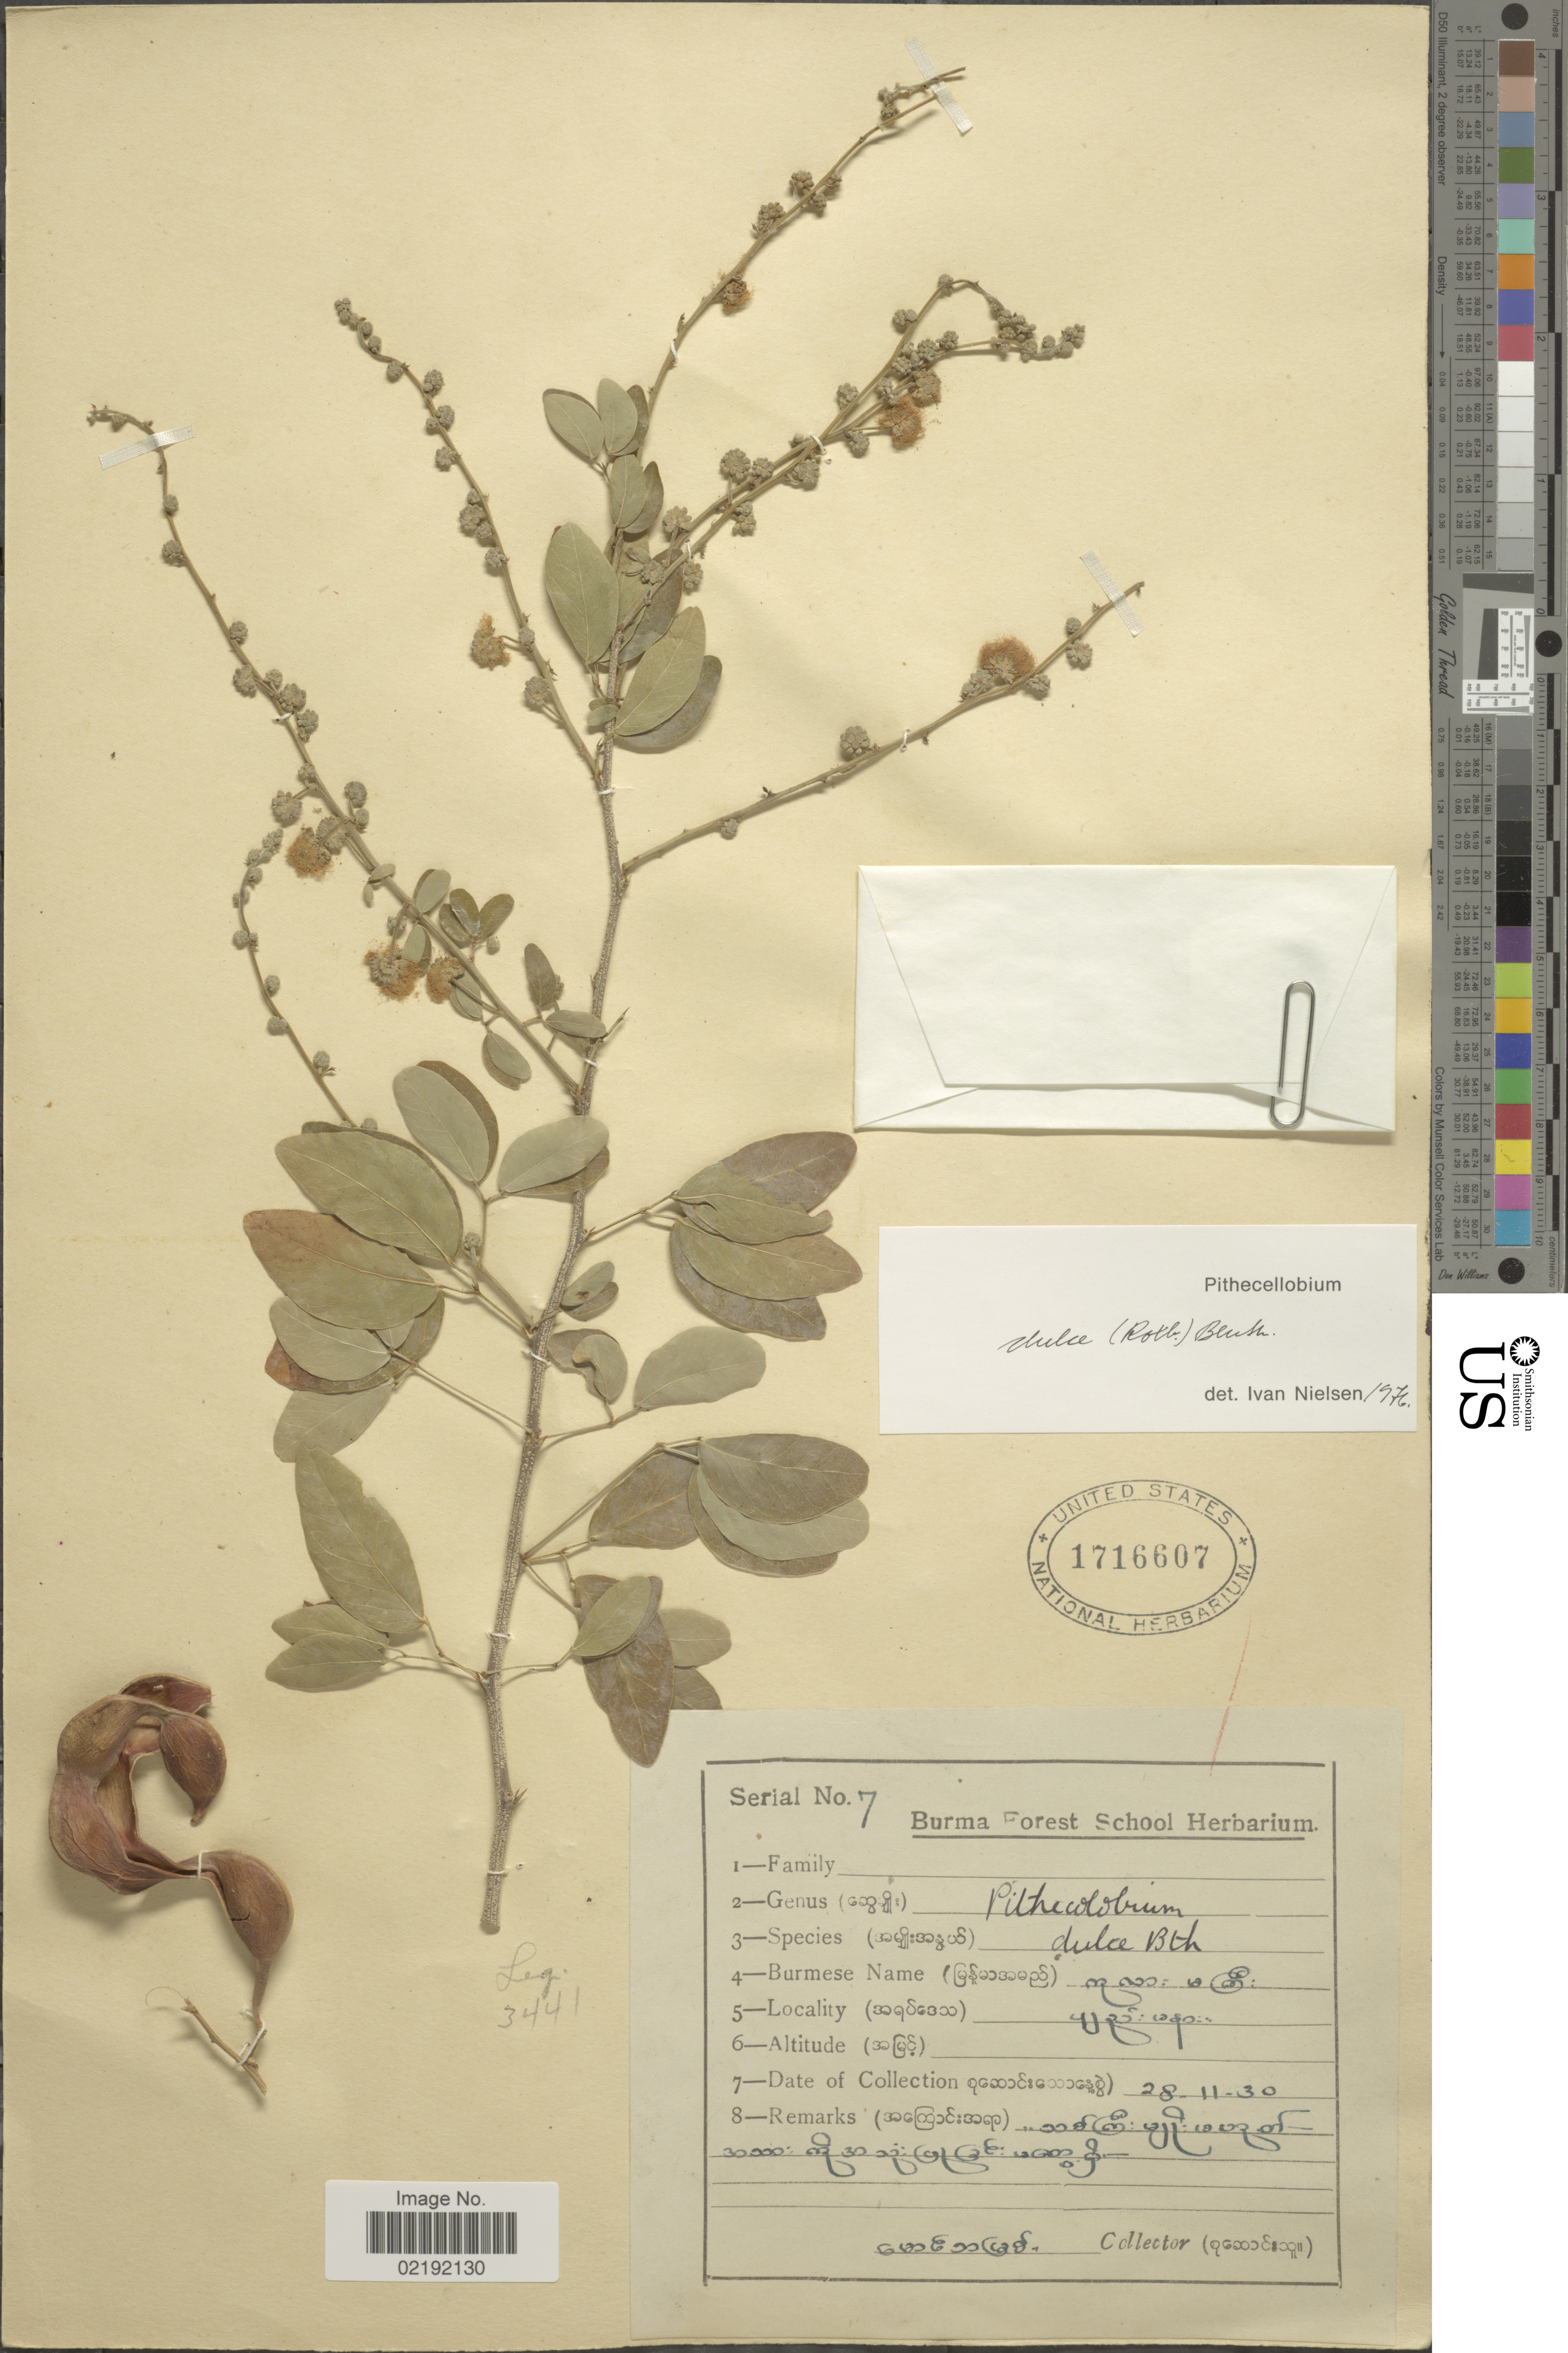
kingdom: Plantae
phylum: Tracheophyta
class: Magnoliopsida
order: Fabales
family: Fabaceae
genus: Pithecellobium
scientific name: Pithecellobium dulce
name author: (Roxb.) Benth.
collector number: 7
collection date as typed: Transcribed d/m/y: 28/11/30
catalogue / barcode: US 1716607